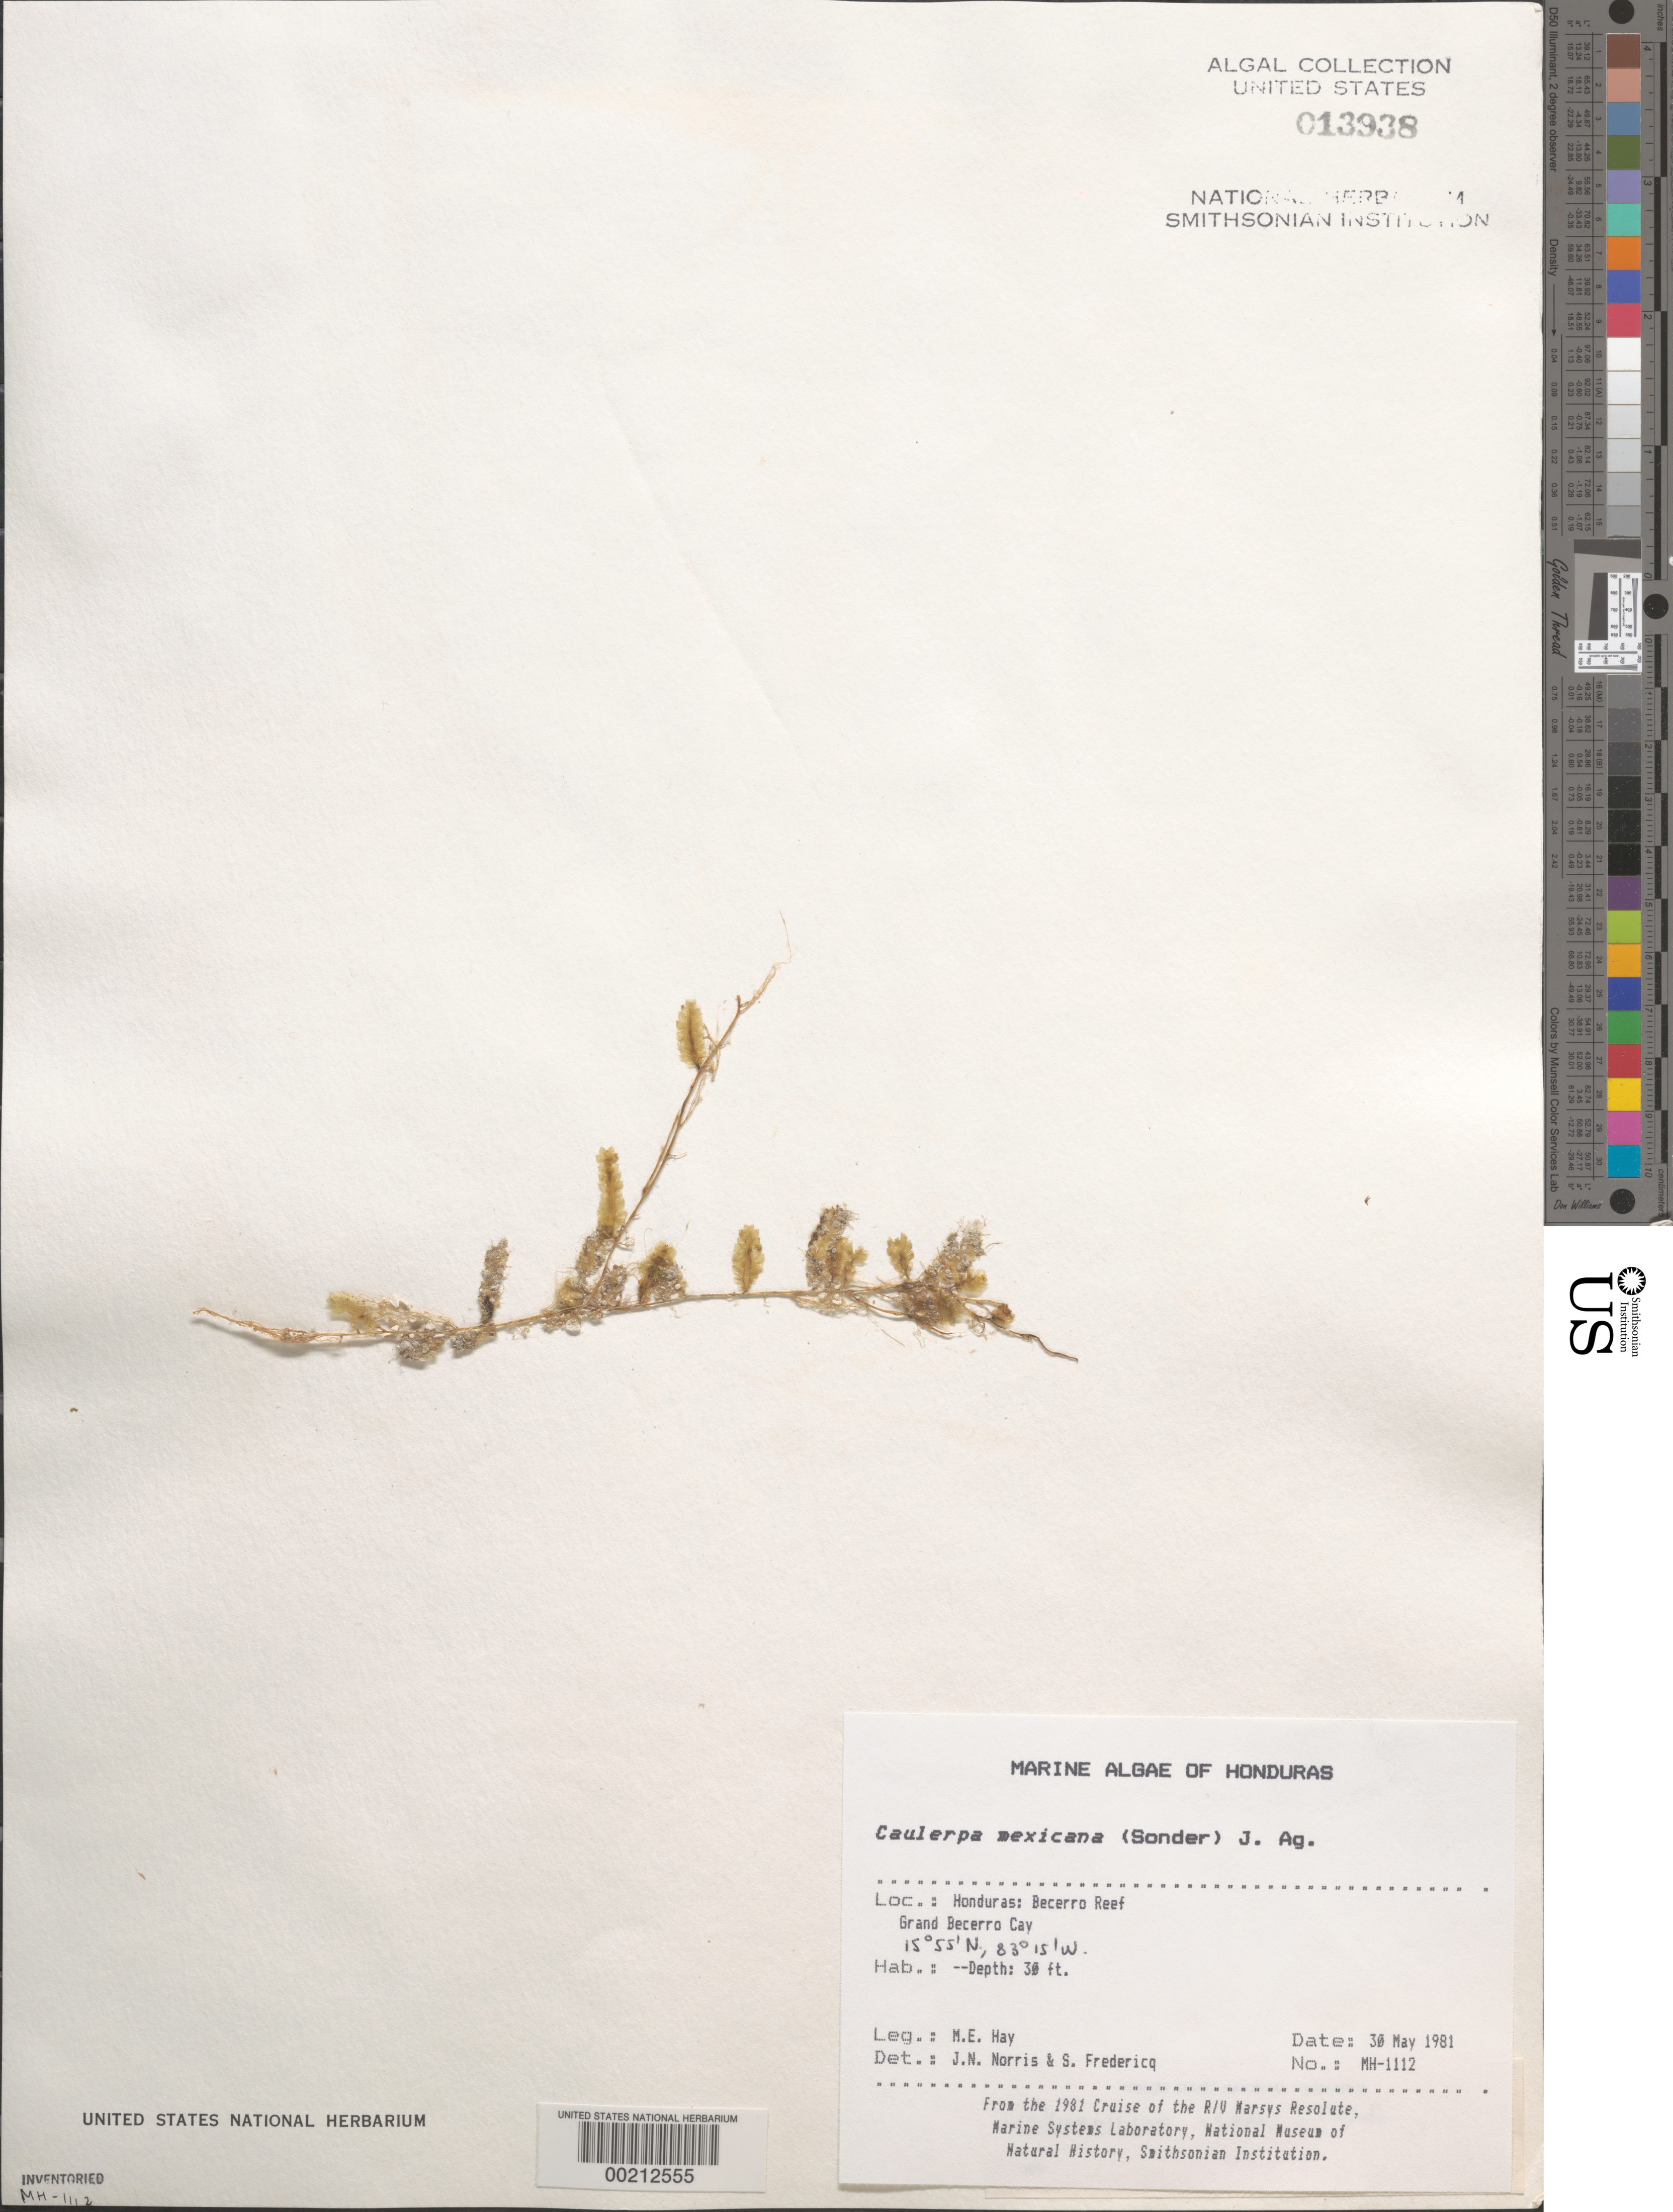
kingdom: Plantae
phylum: Chlorophyta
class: Ulvophyceae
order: Bryopsidales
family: Caulerpaceae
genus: Caulerpa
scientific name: Caulerpa mexicana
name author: Sond. ex Kütz.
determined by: Norris, J. N.; Fredericq, S.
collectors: M. E. Hay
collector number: MEH-1112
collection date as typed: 30 May 1981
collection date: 1981-05-30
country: Honduras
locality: Becerro reef, grand becerro cay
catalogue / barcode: US 13938